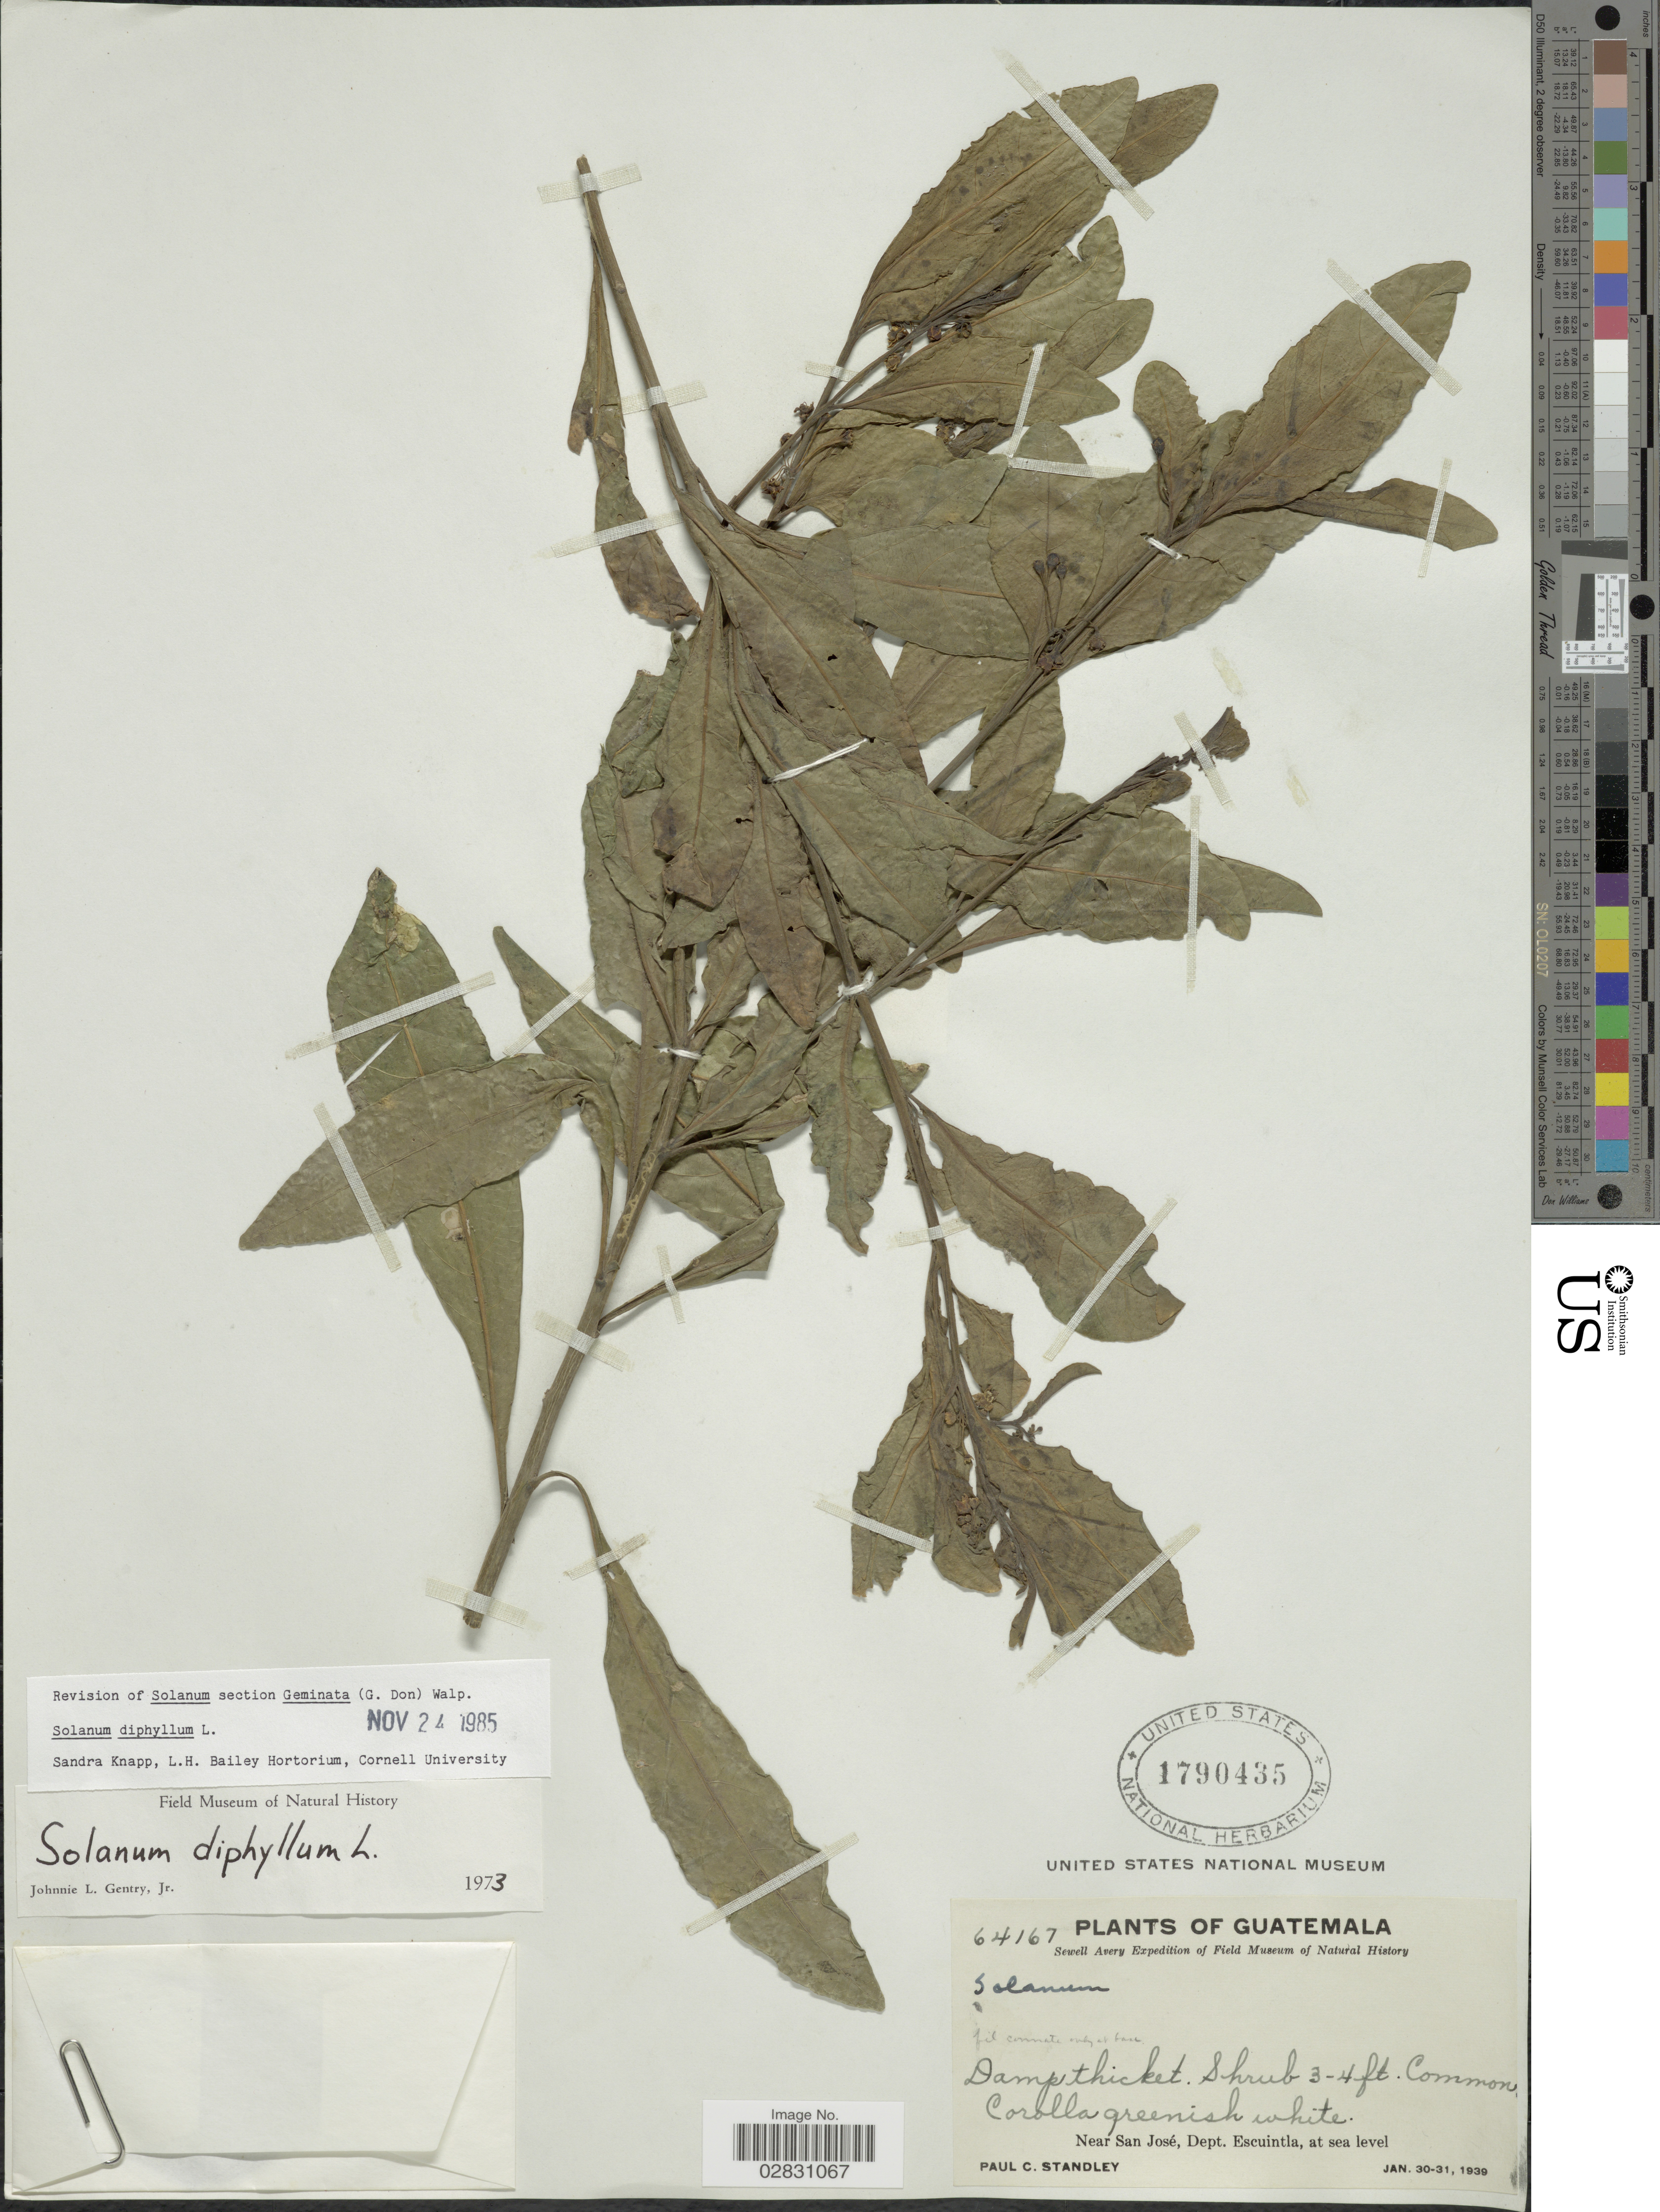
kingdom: Plantae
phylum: Tracheophyta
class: Magnoliopsida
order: Solanales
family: Solanaceae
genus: Solanum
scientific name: Solanum diphyllum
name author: L.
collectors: P. C. Standley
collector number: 64167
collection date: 1939-01-30/1939-01-31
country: Guatemala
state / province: Escuintla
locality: Near San José, Dept. Escuintla.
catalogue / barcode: US 1790435